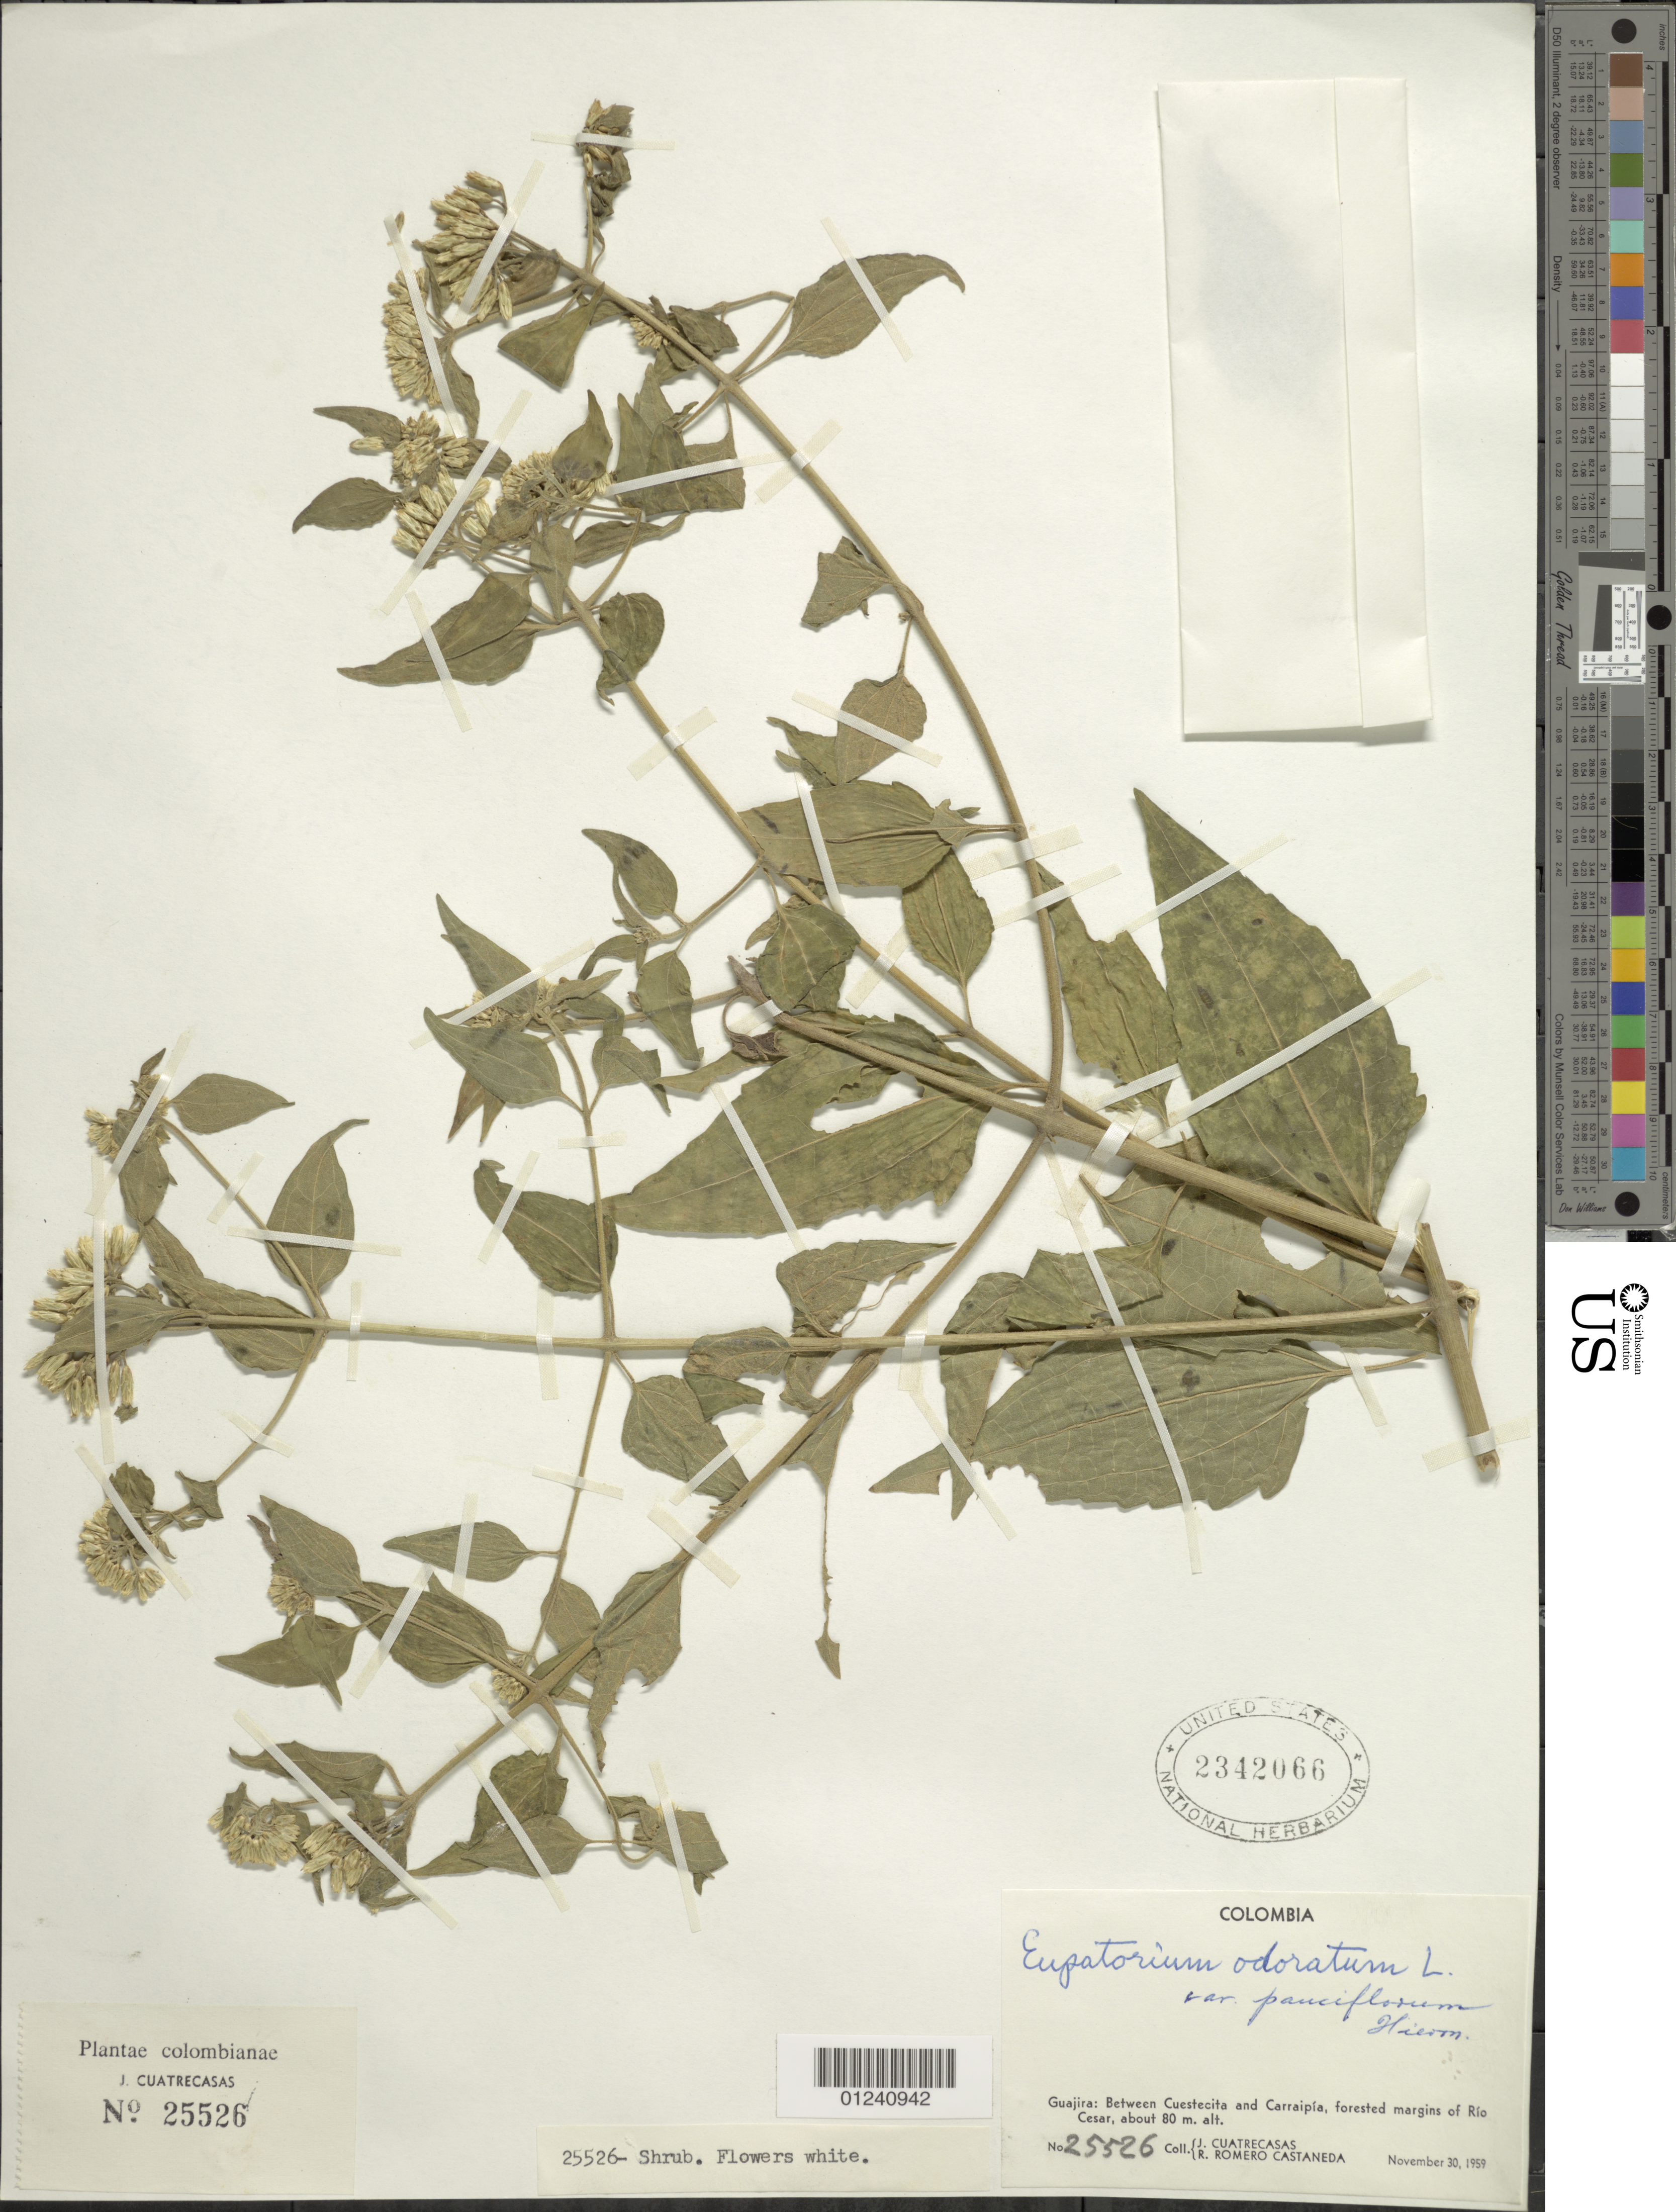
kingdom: Plantae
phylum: Tracheophyta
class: Magnoliopsida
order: Asterales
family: Asteraceae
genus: Chromolaena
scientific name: Chromolaena barranquillensis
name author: (Hieron.) R.M. King & H. Rob.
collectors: J. Cuatrecasas & R. Romero Castañeda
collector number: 25526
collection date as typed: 30 Nov 1959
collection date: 1959-11-30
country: Colombia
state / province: La Guajira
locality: Between Cuestcita and Carraipia, margins of Rio Cesar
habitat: forest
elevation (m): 80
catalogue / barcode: US 2342066